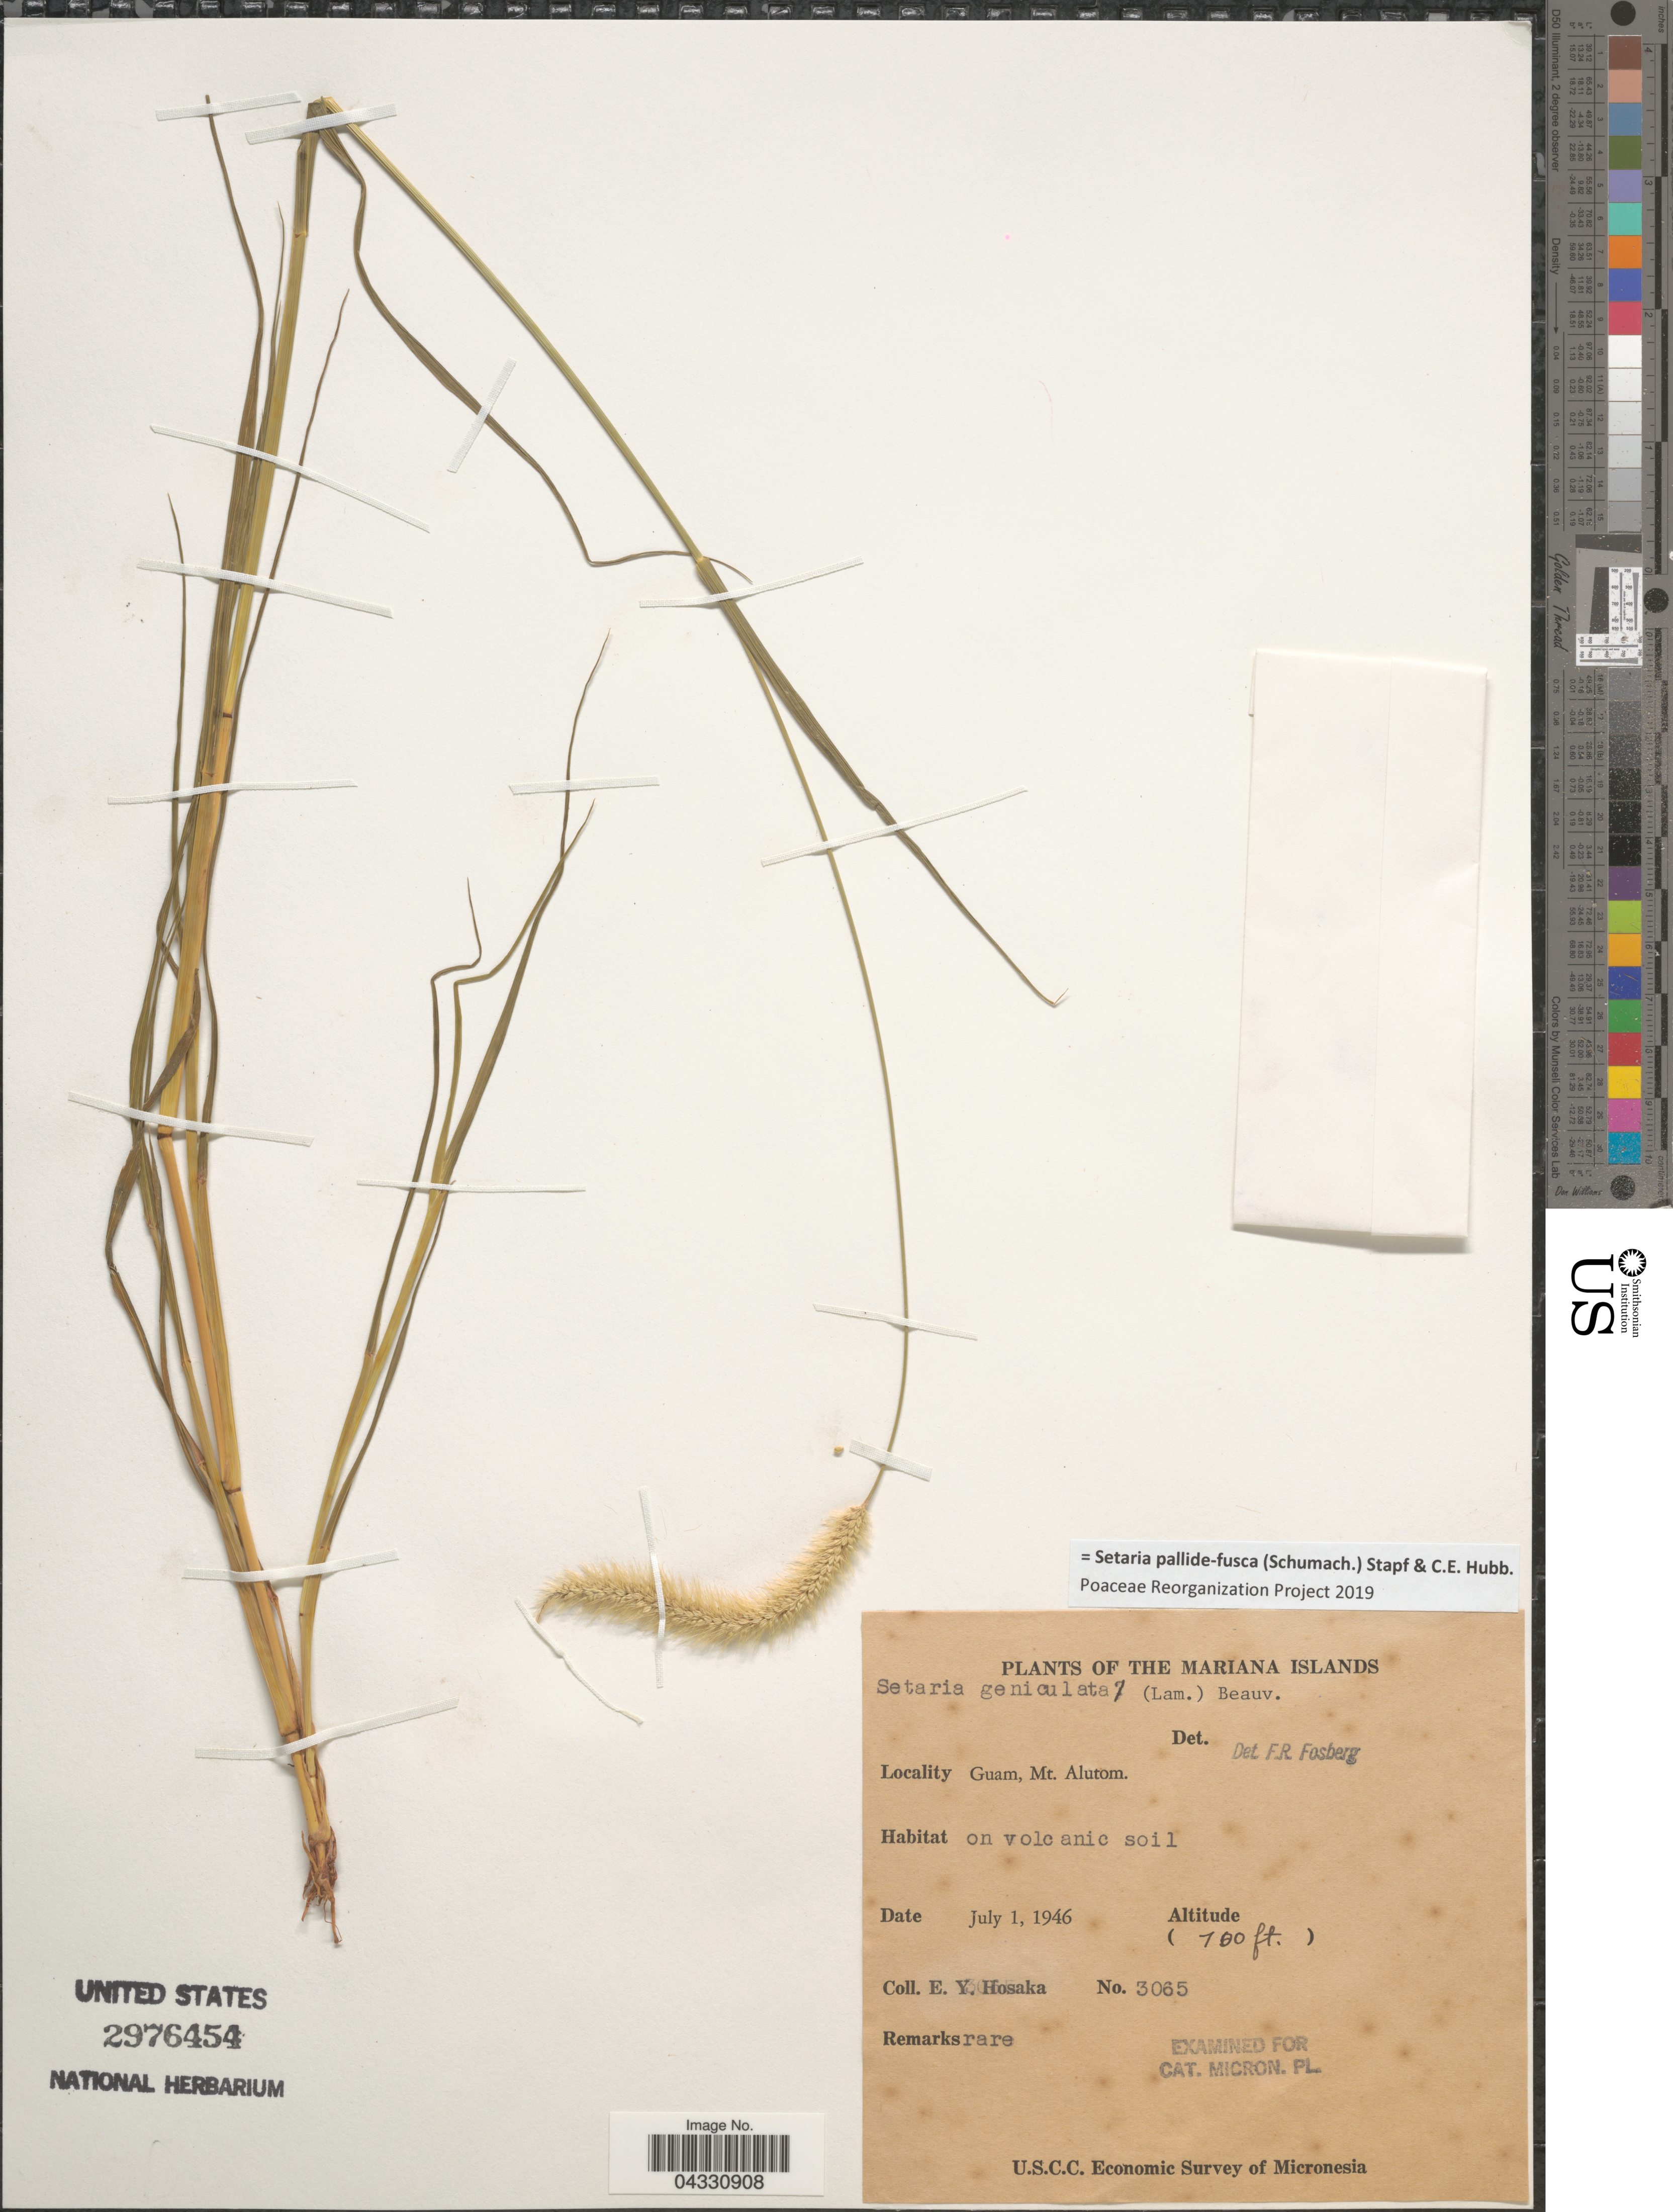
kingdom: Plantae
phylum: Tracheophyta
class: Liliopsida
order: Poales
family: Poaceae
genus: Setaria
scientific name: Setaria pallide-fusca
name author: (Schumach.) Stapf & C.E. Hubb.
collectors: E. Y. Hosaka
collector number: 3065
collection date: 1946-07-01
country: Guam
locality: The Mariana Islands. Mt. Alutom. U.S.C.C. Economic Survey of Micronesia.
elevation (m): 213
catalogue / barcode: US 2976454